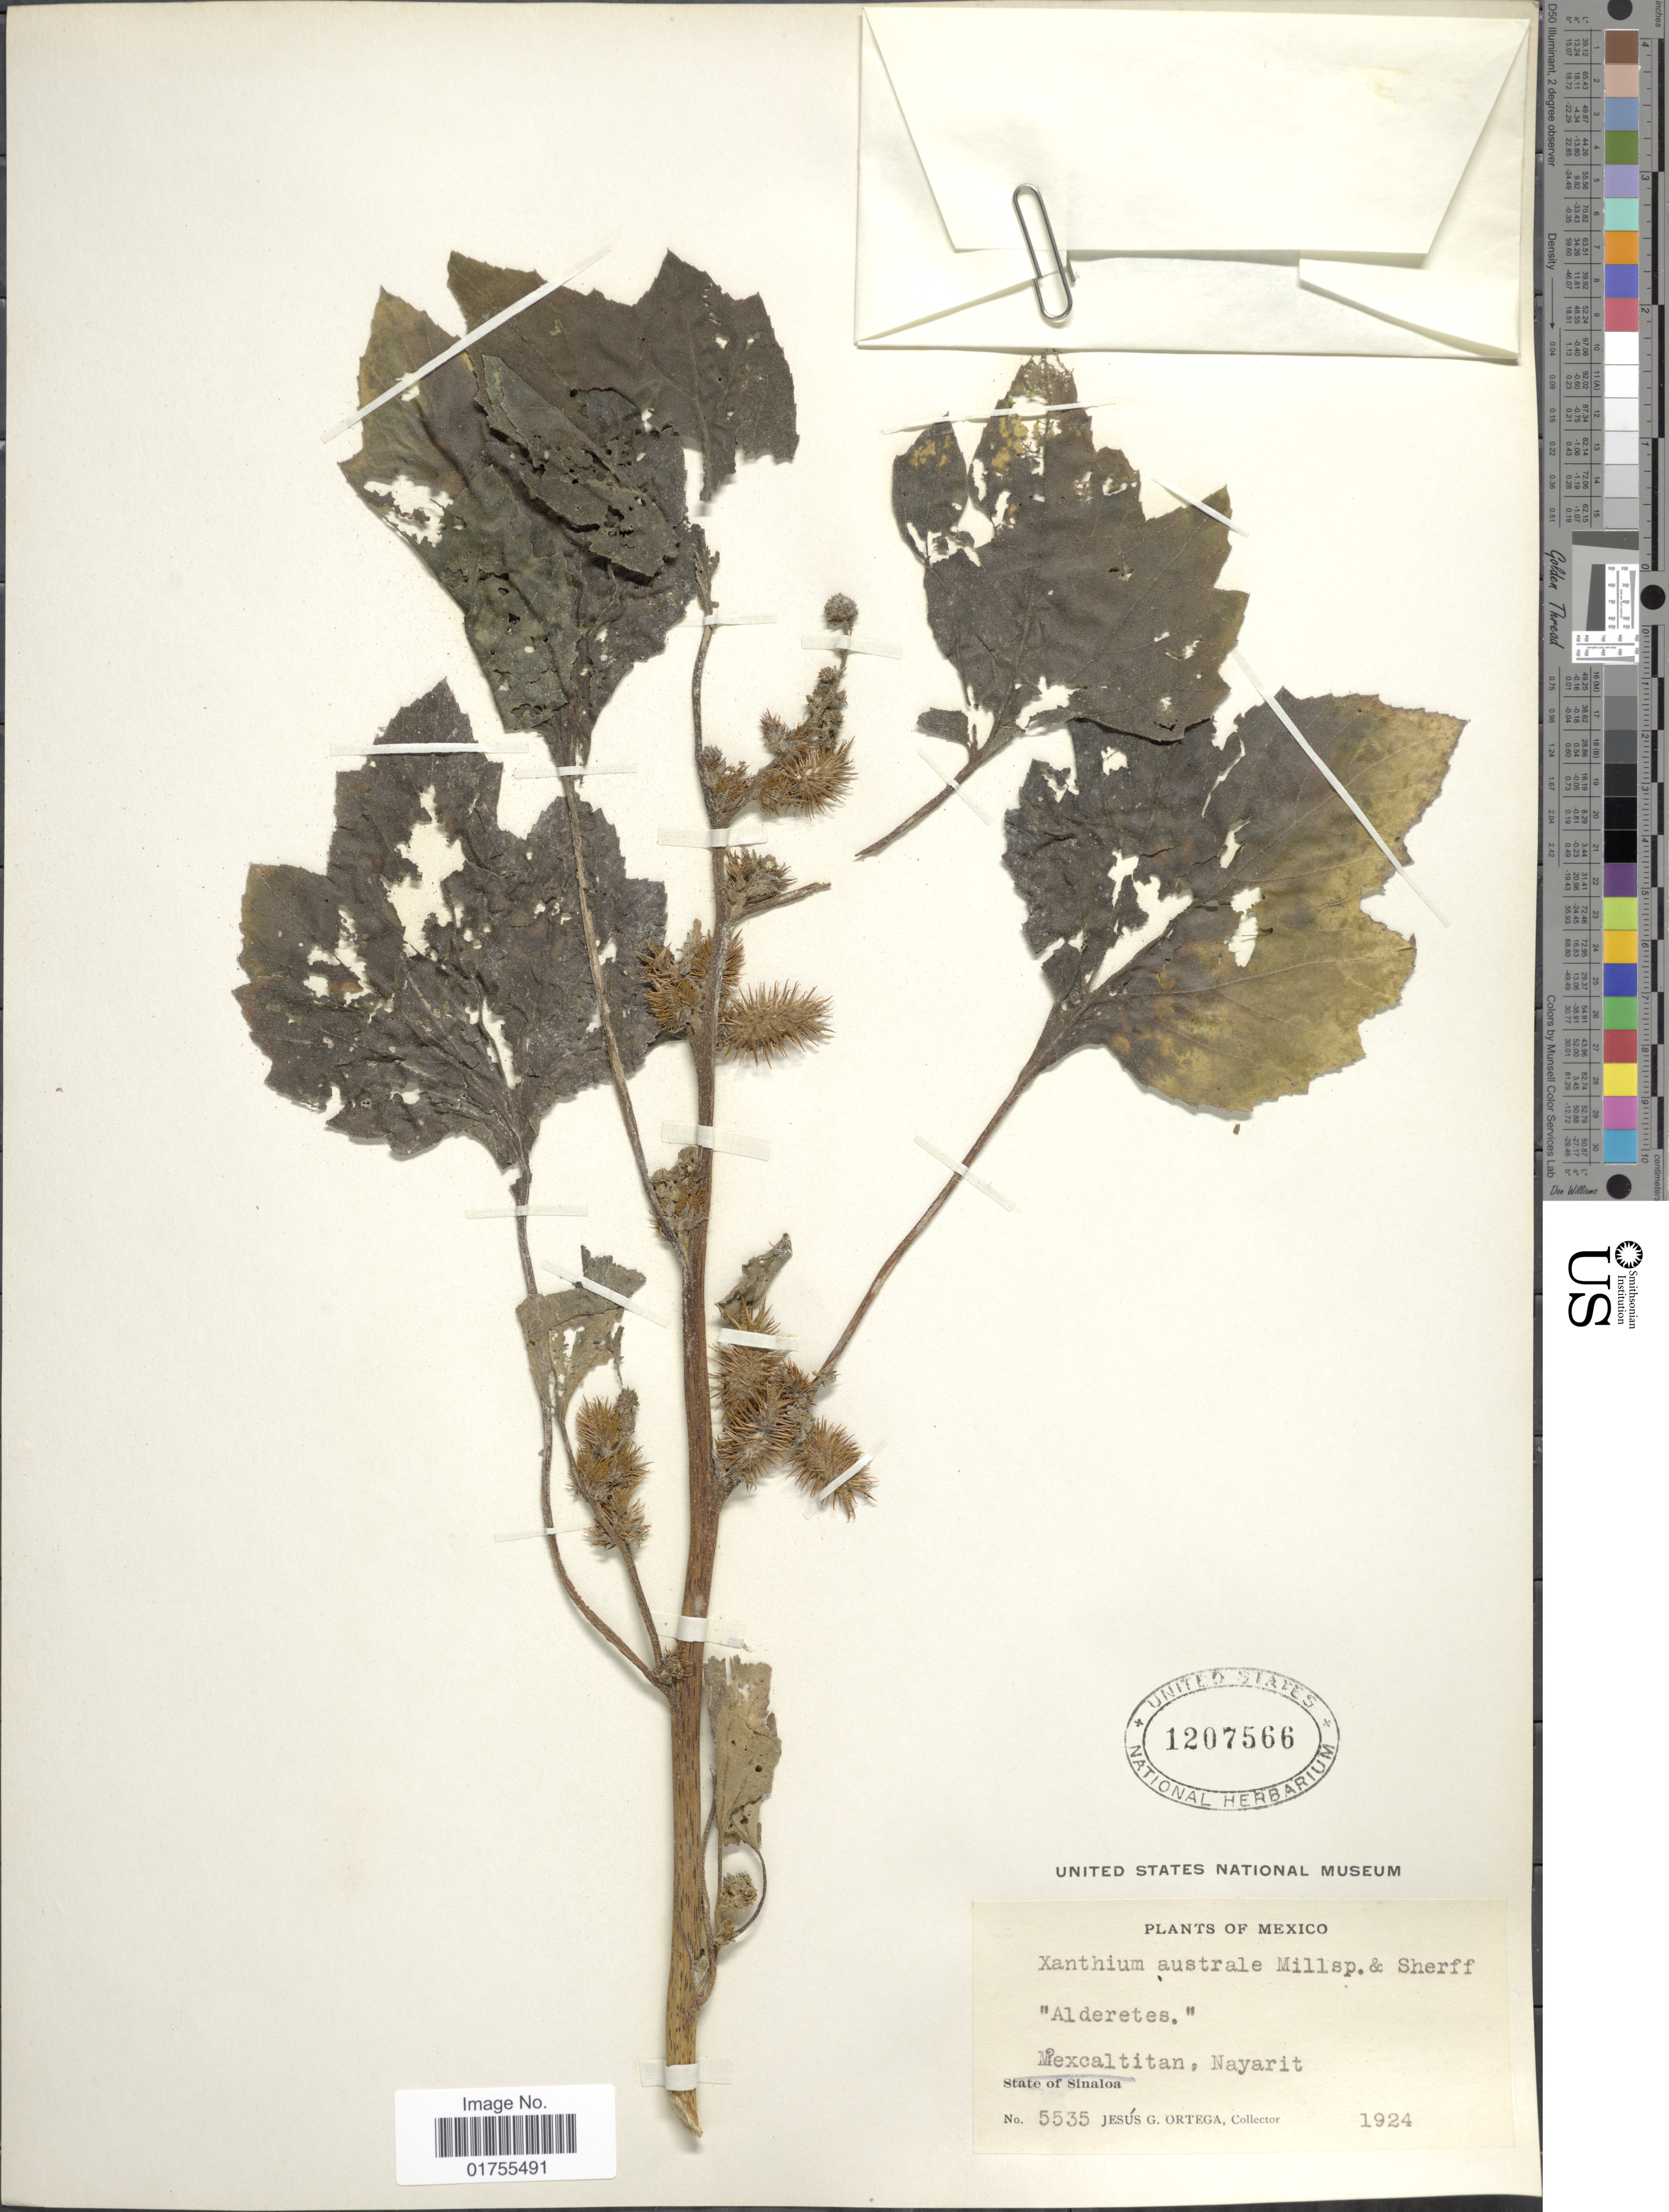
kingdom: Plantae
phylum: Tracheophyta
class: Magnoliopsida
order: Asterales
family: Asteraceae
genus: Xanthium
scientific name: Xanthium australe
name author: Millsp. & Sherff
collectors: J. Ortega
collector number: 5535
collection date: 1924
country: Mexico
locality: Mexcaltitan, Nayarit, State of Sinaloa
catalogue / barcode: US 1207566